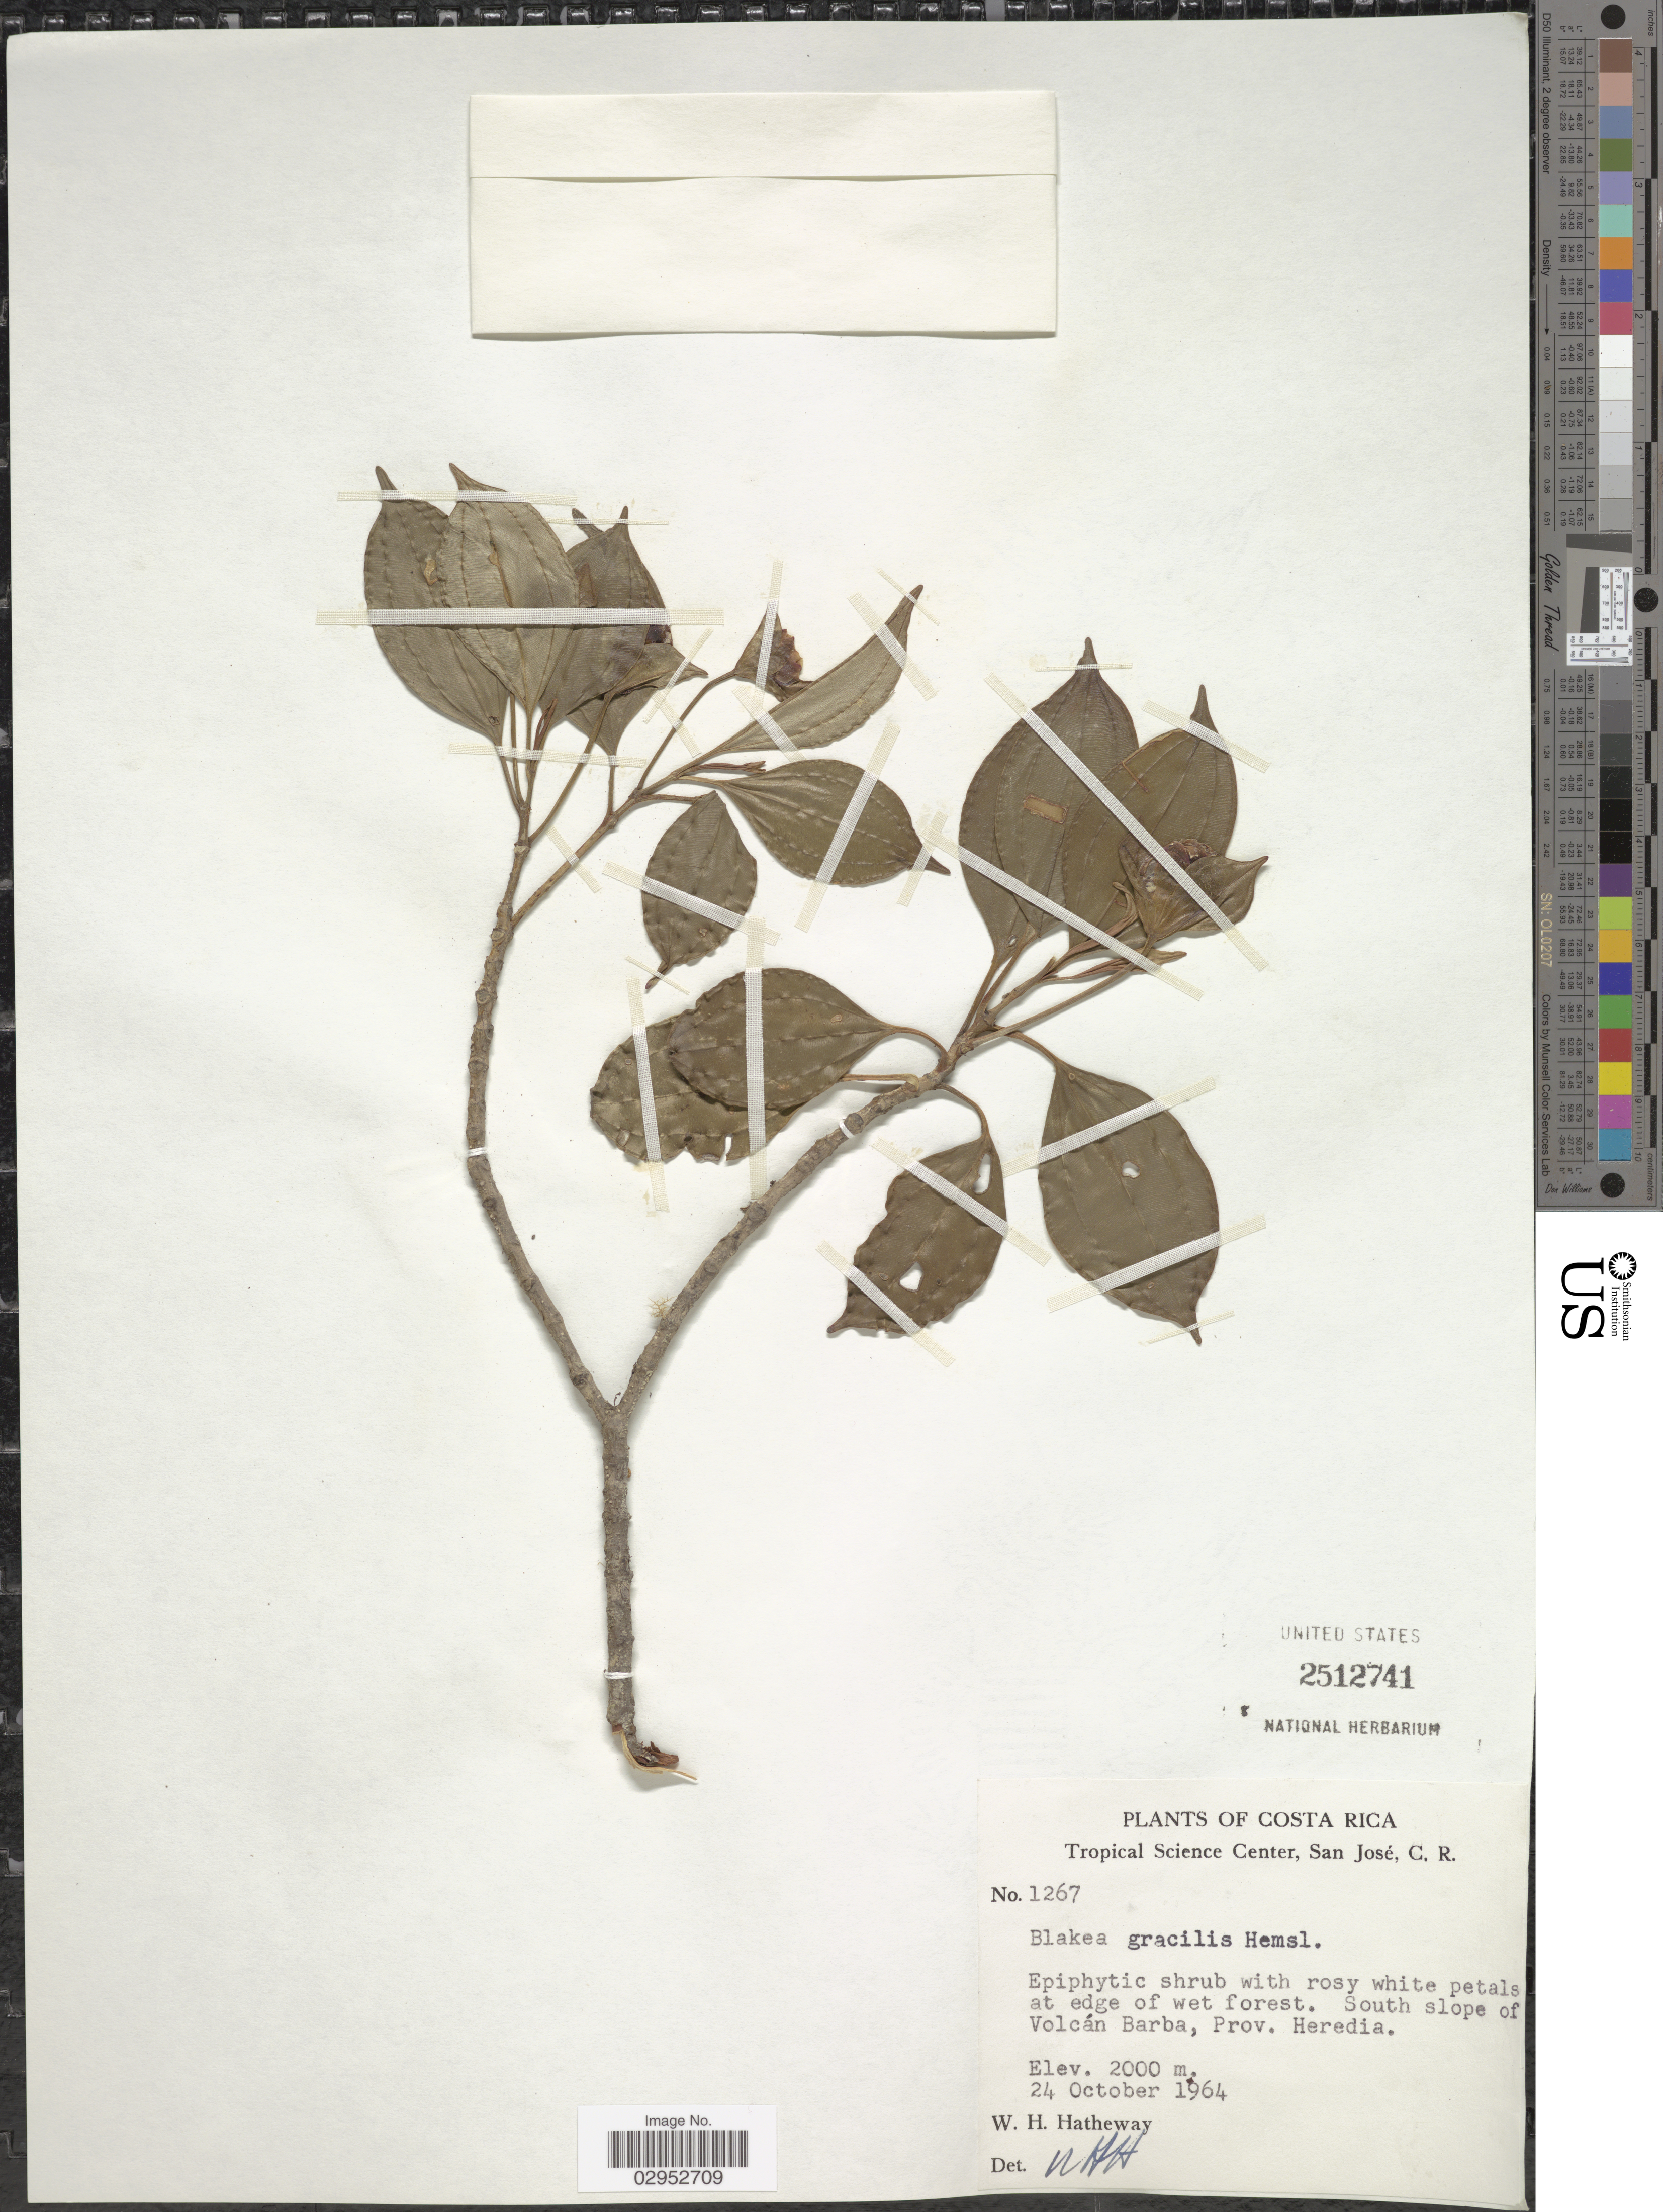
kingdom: Plantae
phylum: Tracheophyta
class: Magnoliopsida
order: Myrtales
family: Melastomataceae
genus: Blakea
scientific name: Blakea gracilis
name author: Hemsl.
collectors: W. H. Hatheway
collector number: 1267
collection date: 1964-10-24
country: Costa Rica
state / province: Heredia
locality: South slope of Volcán Barba, Prov. Heredia.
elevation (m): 2000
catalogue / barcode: US 2512741